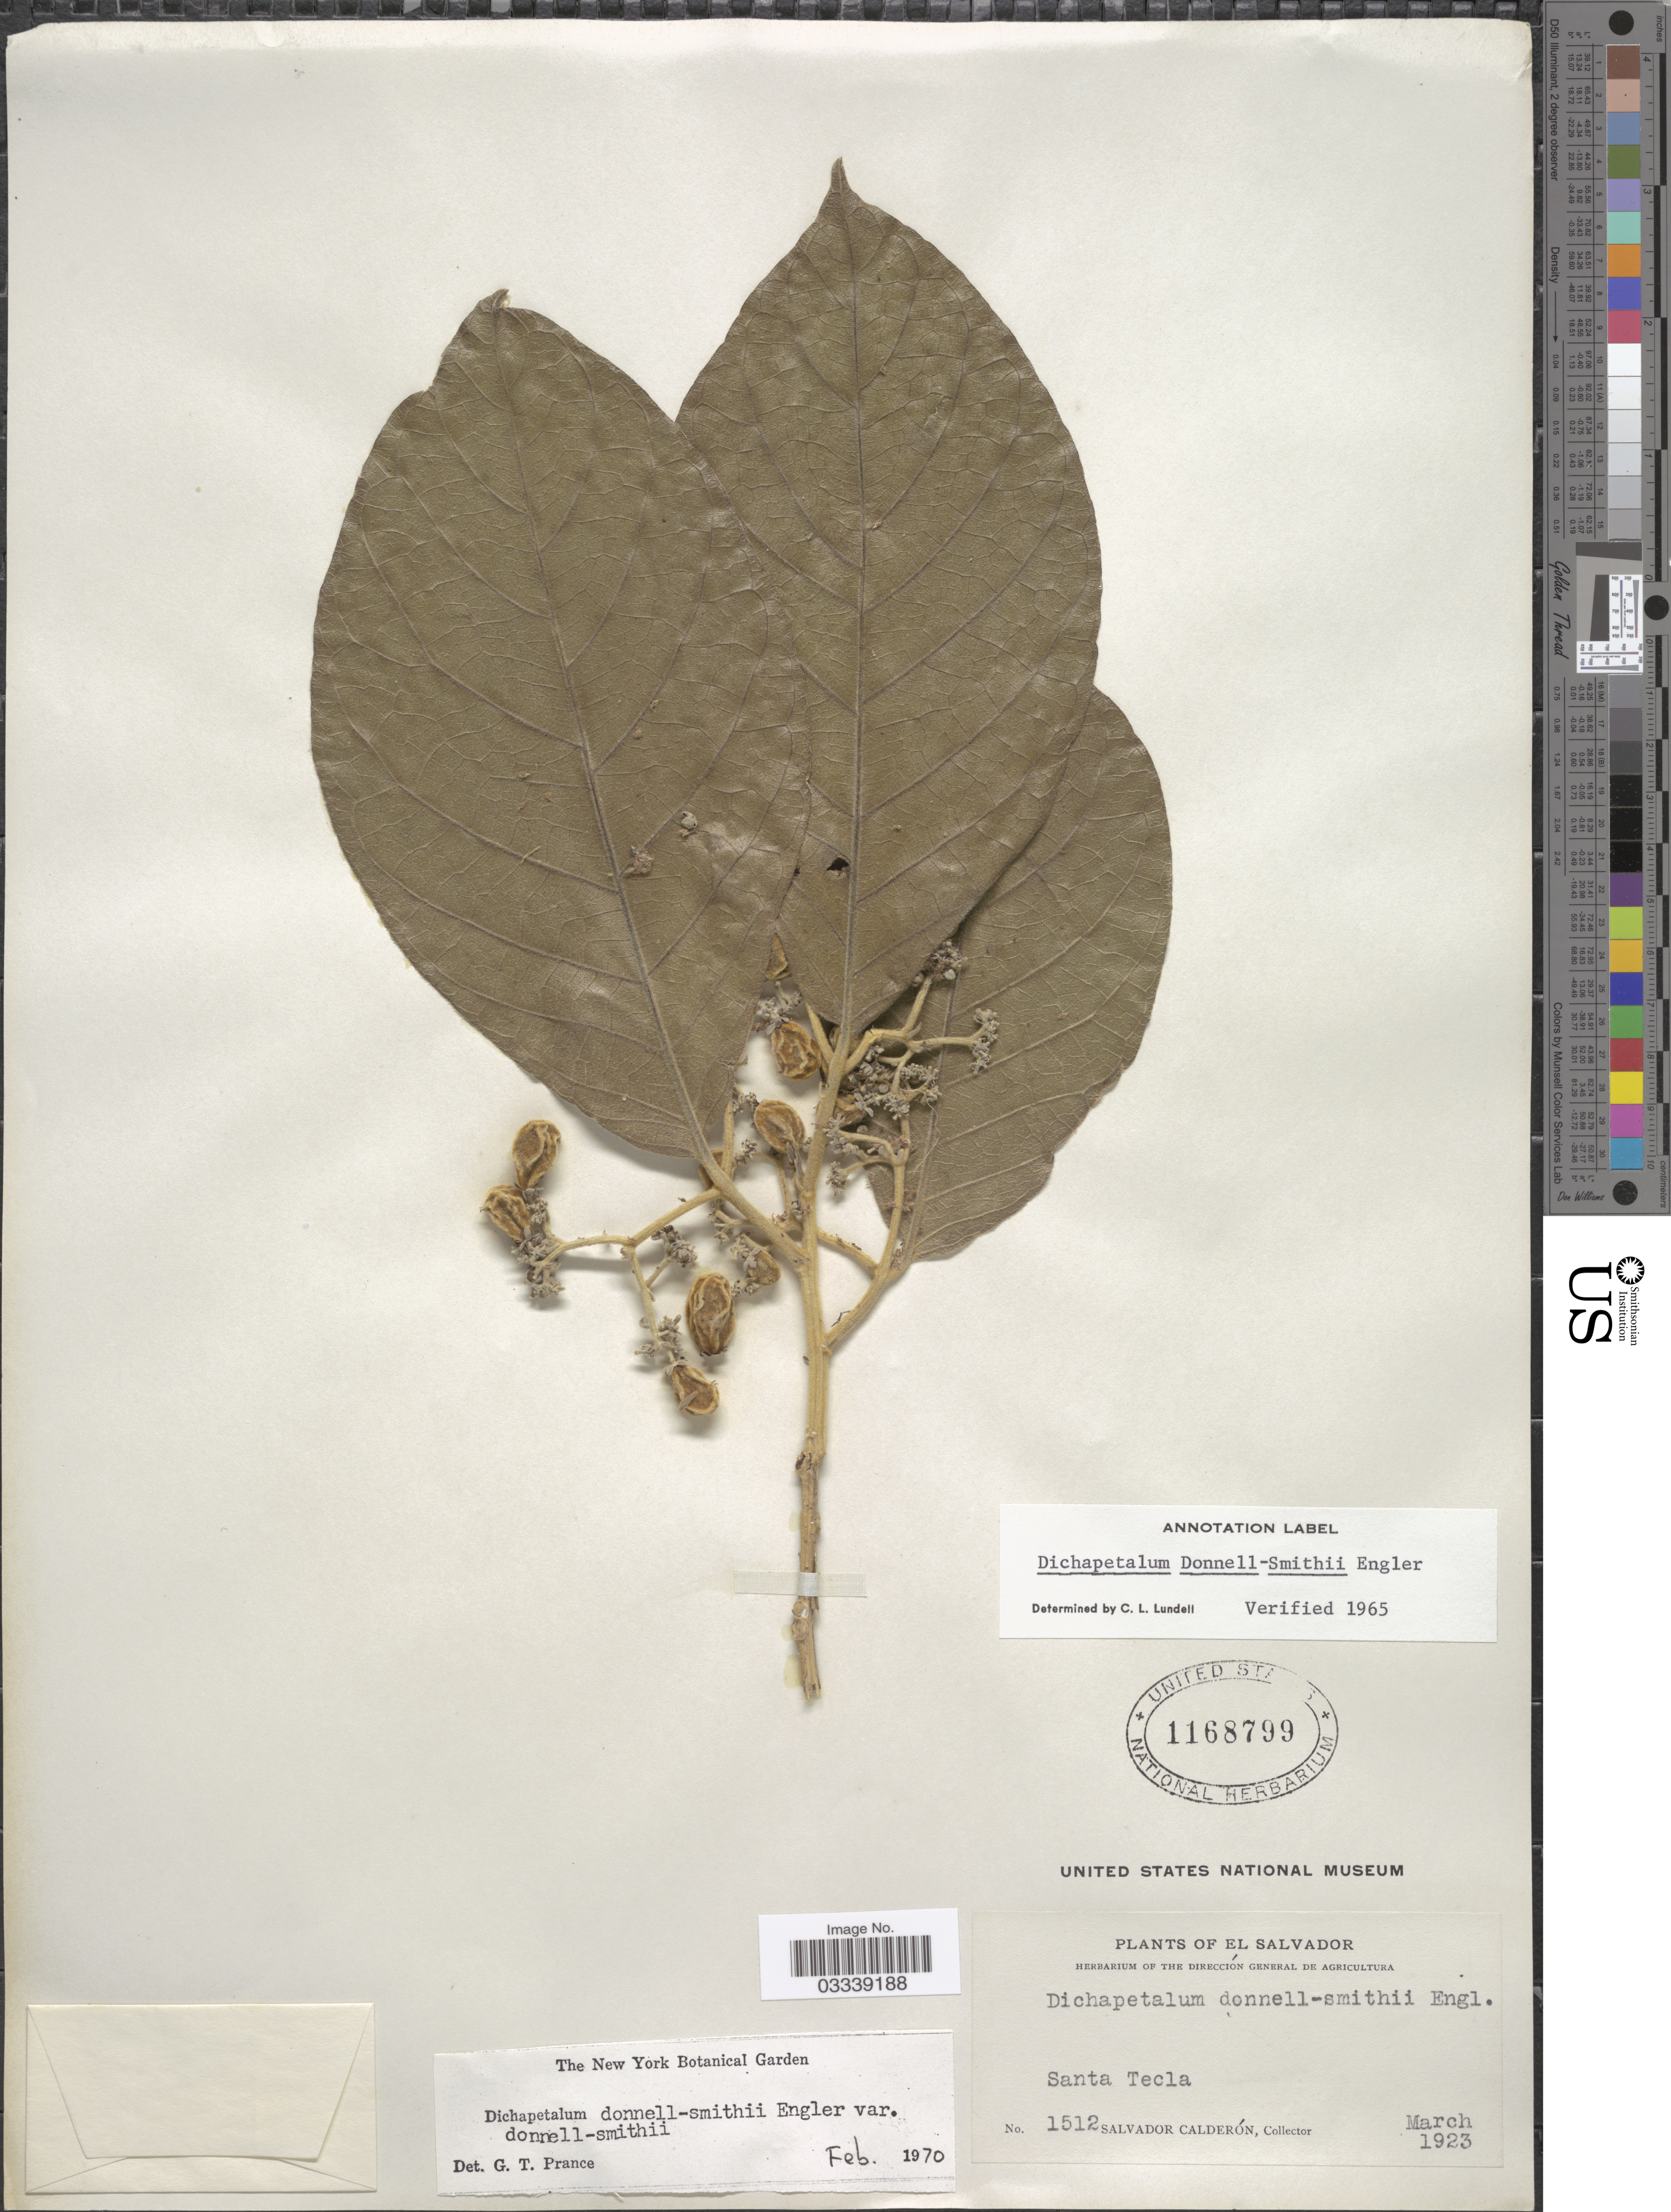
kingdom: Plantae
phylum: Tracheophyta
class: Magnoliopsida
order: Malpighiales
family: Dichapetalaceae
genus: Dichapetalum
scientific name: Dichapetalum donnell-smithii var. donnell-smithii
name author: Engl.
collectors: S. Calderón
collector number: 1512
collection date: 1923-03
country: El Salvador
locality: Santa Tecla.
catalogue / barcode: US 1168799